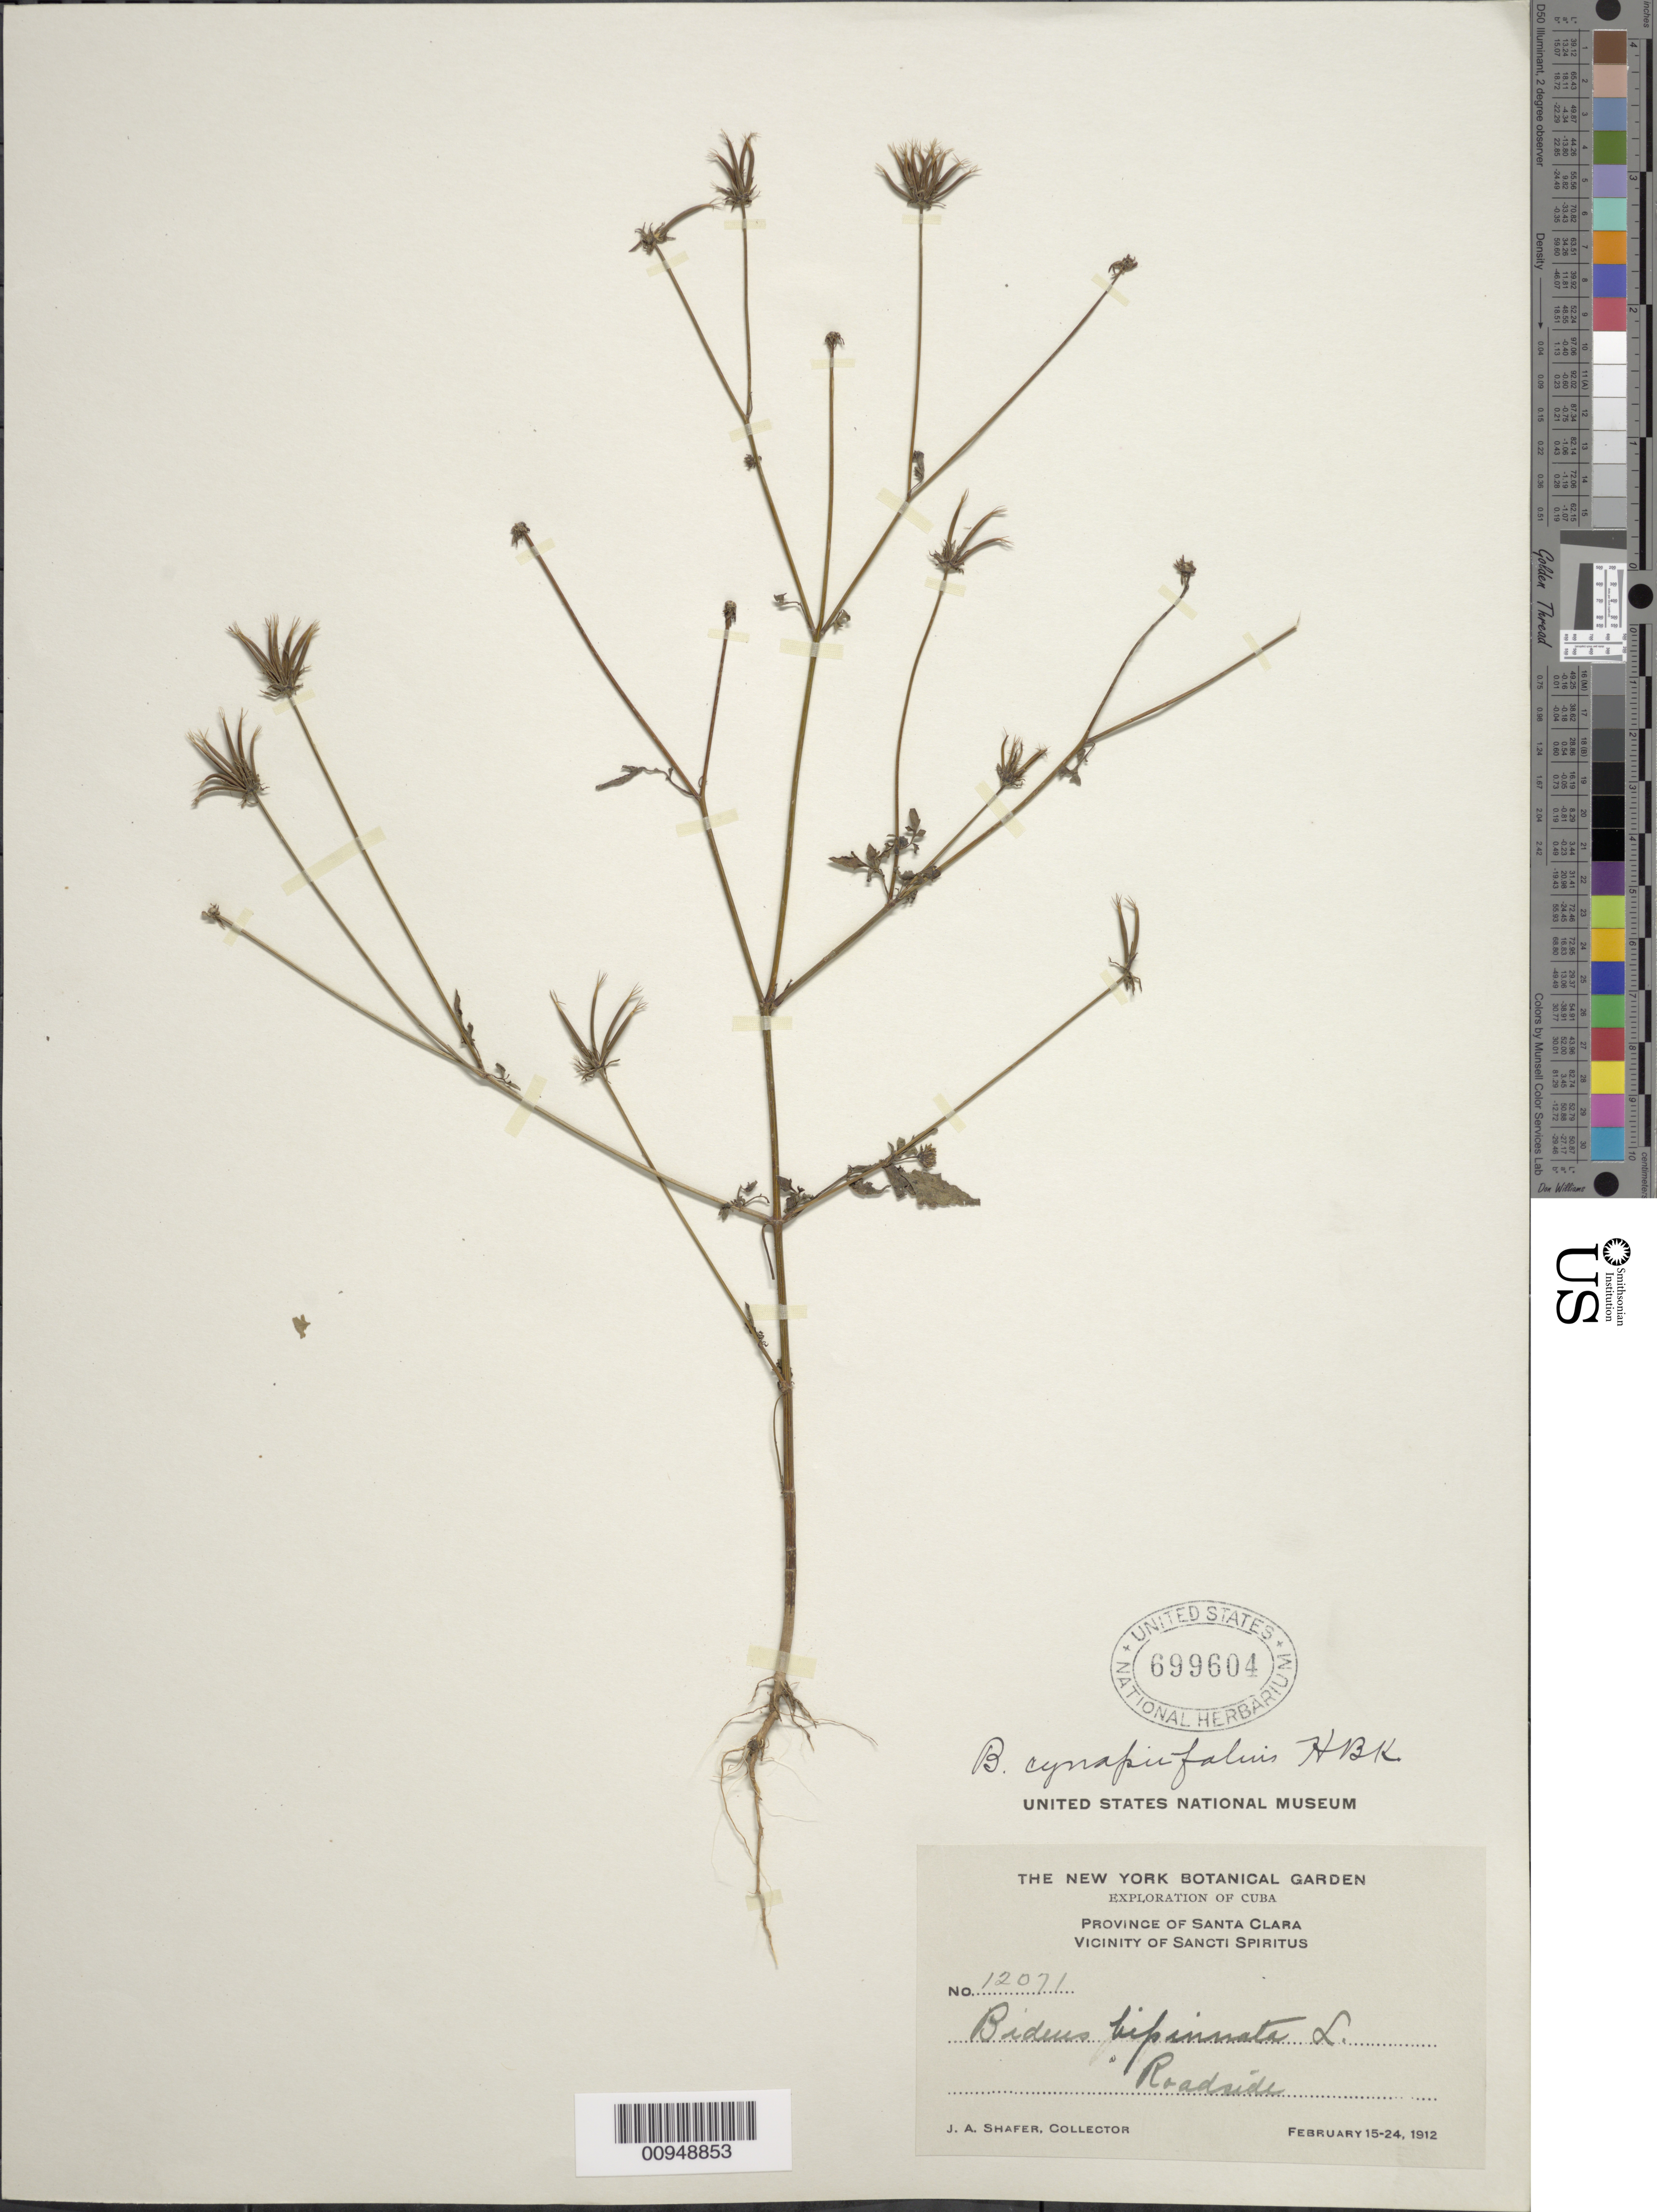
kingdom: Plantae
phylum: Tracheophyta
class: Magnoliopsida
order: Asterales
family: Asteraceae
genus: Bidens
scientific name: Bidens cynapiifolia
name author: Kunth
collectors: J. A. Shafer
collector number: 12071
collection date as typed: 15 Feb 1912 to 24 Feb 1912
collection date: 1912-02-15/1912-02-24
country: Cuba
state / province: Las Villas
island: Cuba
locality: Vicinity of Sancti Spiritus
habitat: Roadside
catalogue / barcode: US 699604